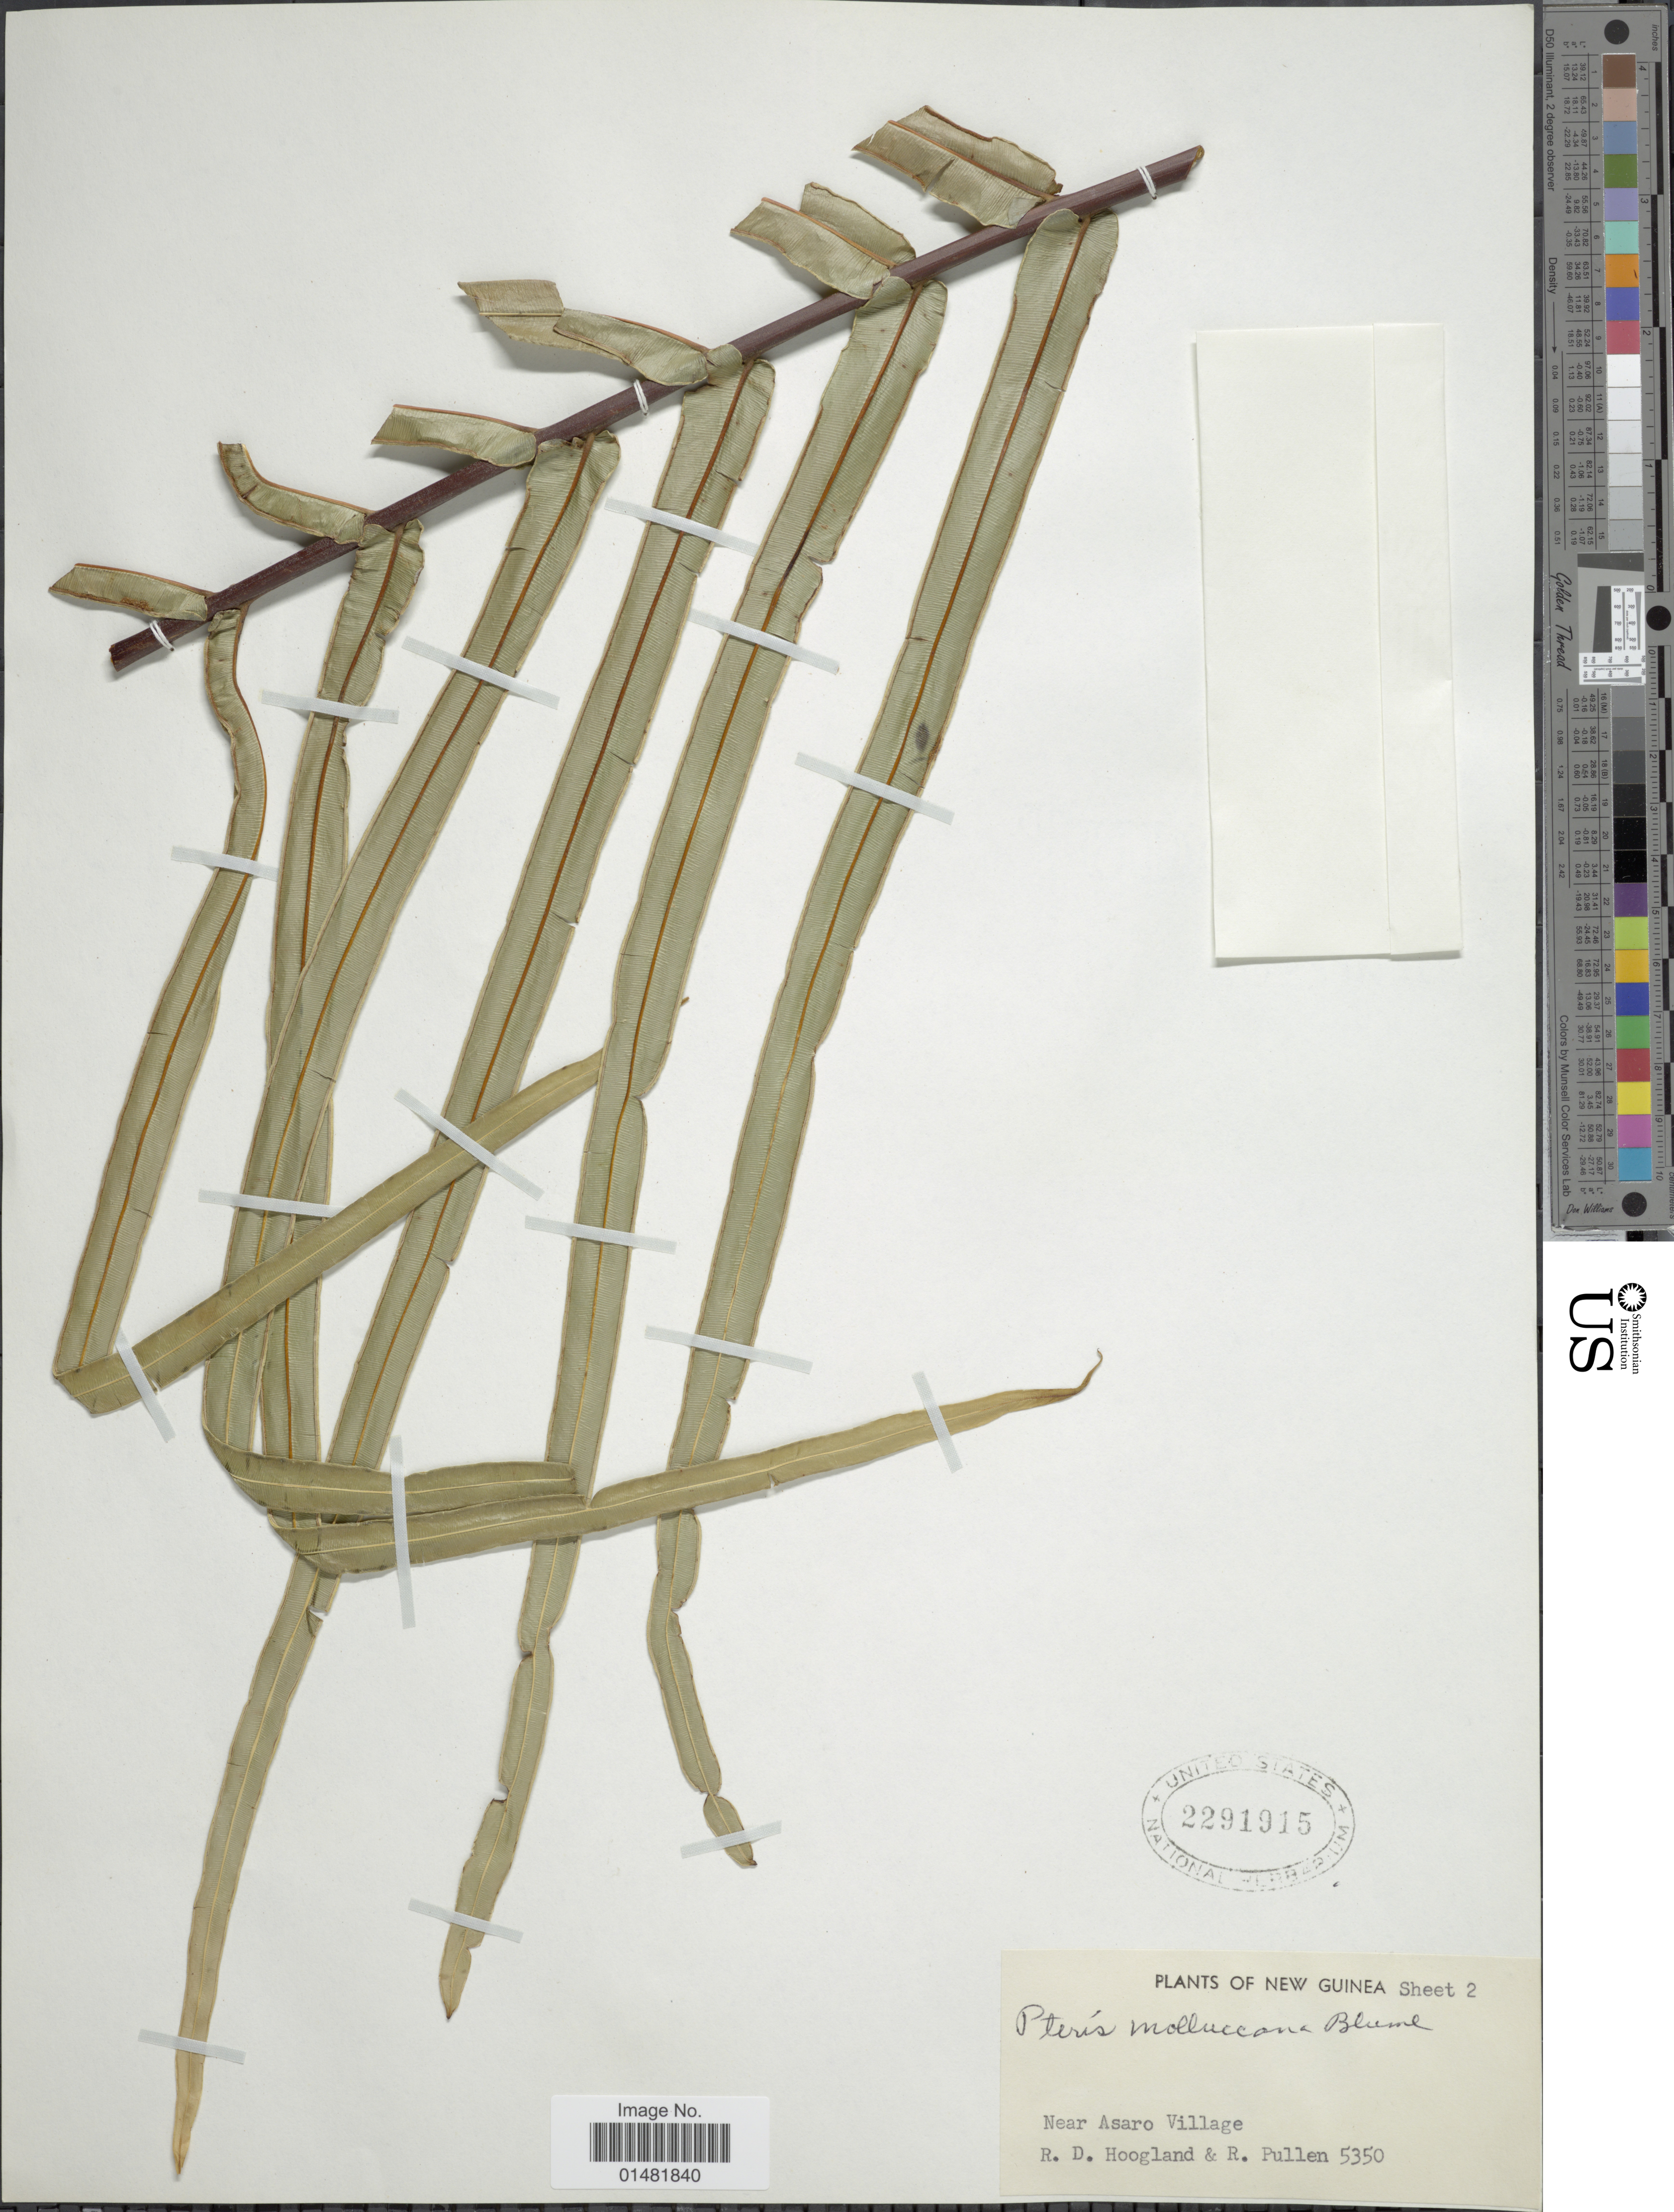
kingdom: Plantae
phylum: Tracheophyta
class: Polypodiopsida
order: Polypodiales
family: Pteridaceae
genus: Pteris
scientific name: Pteris moluccana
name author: Blume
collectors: R. D. Hoogland & R. Pullen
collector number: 5350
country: Papua New Guinea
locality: New Guinea, Near Asaro Village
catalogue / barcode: US 2291915